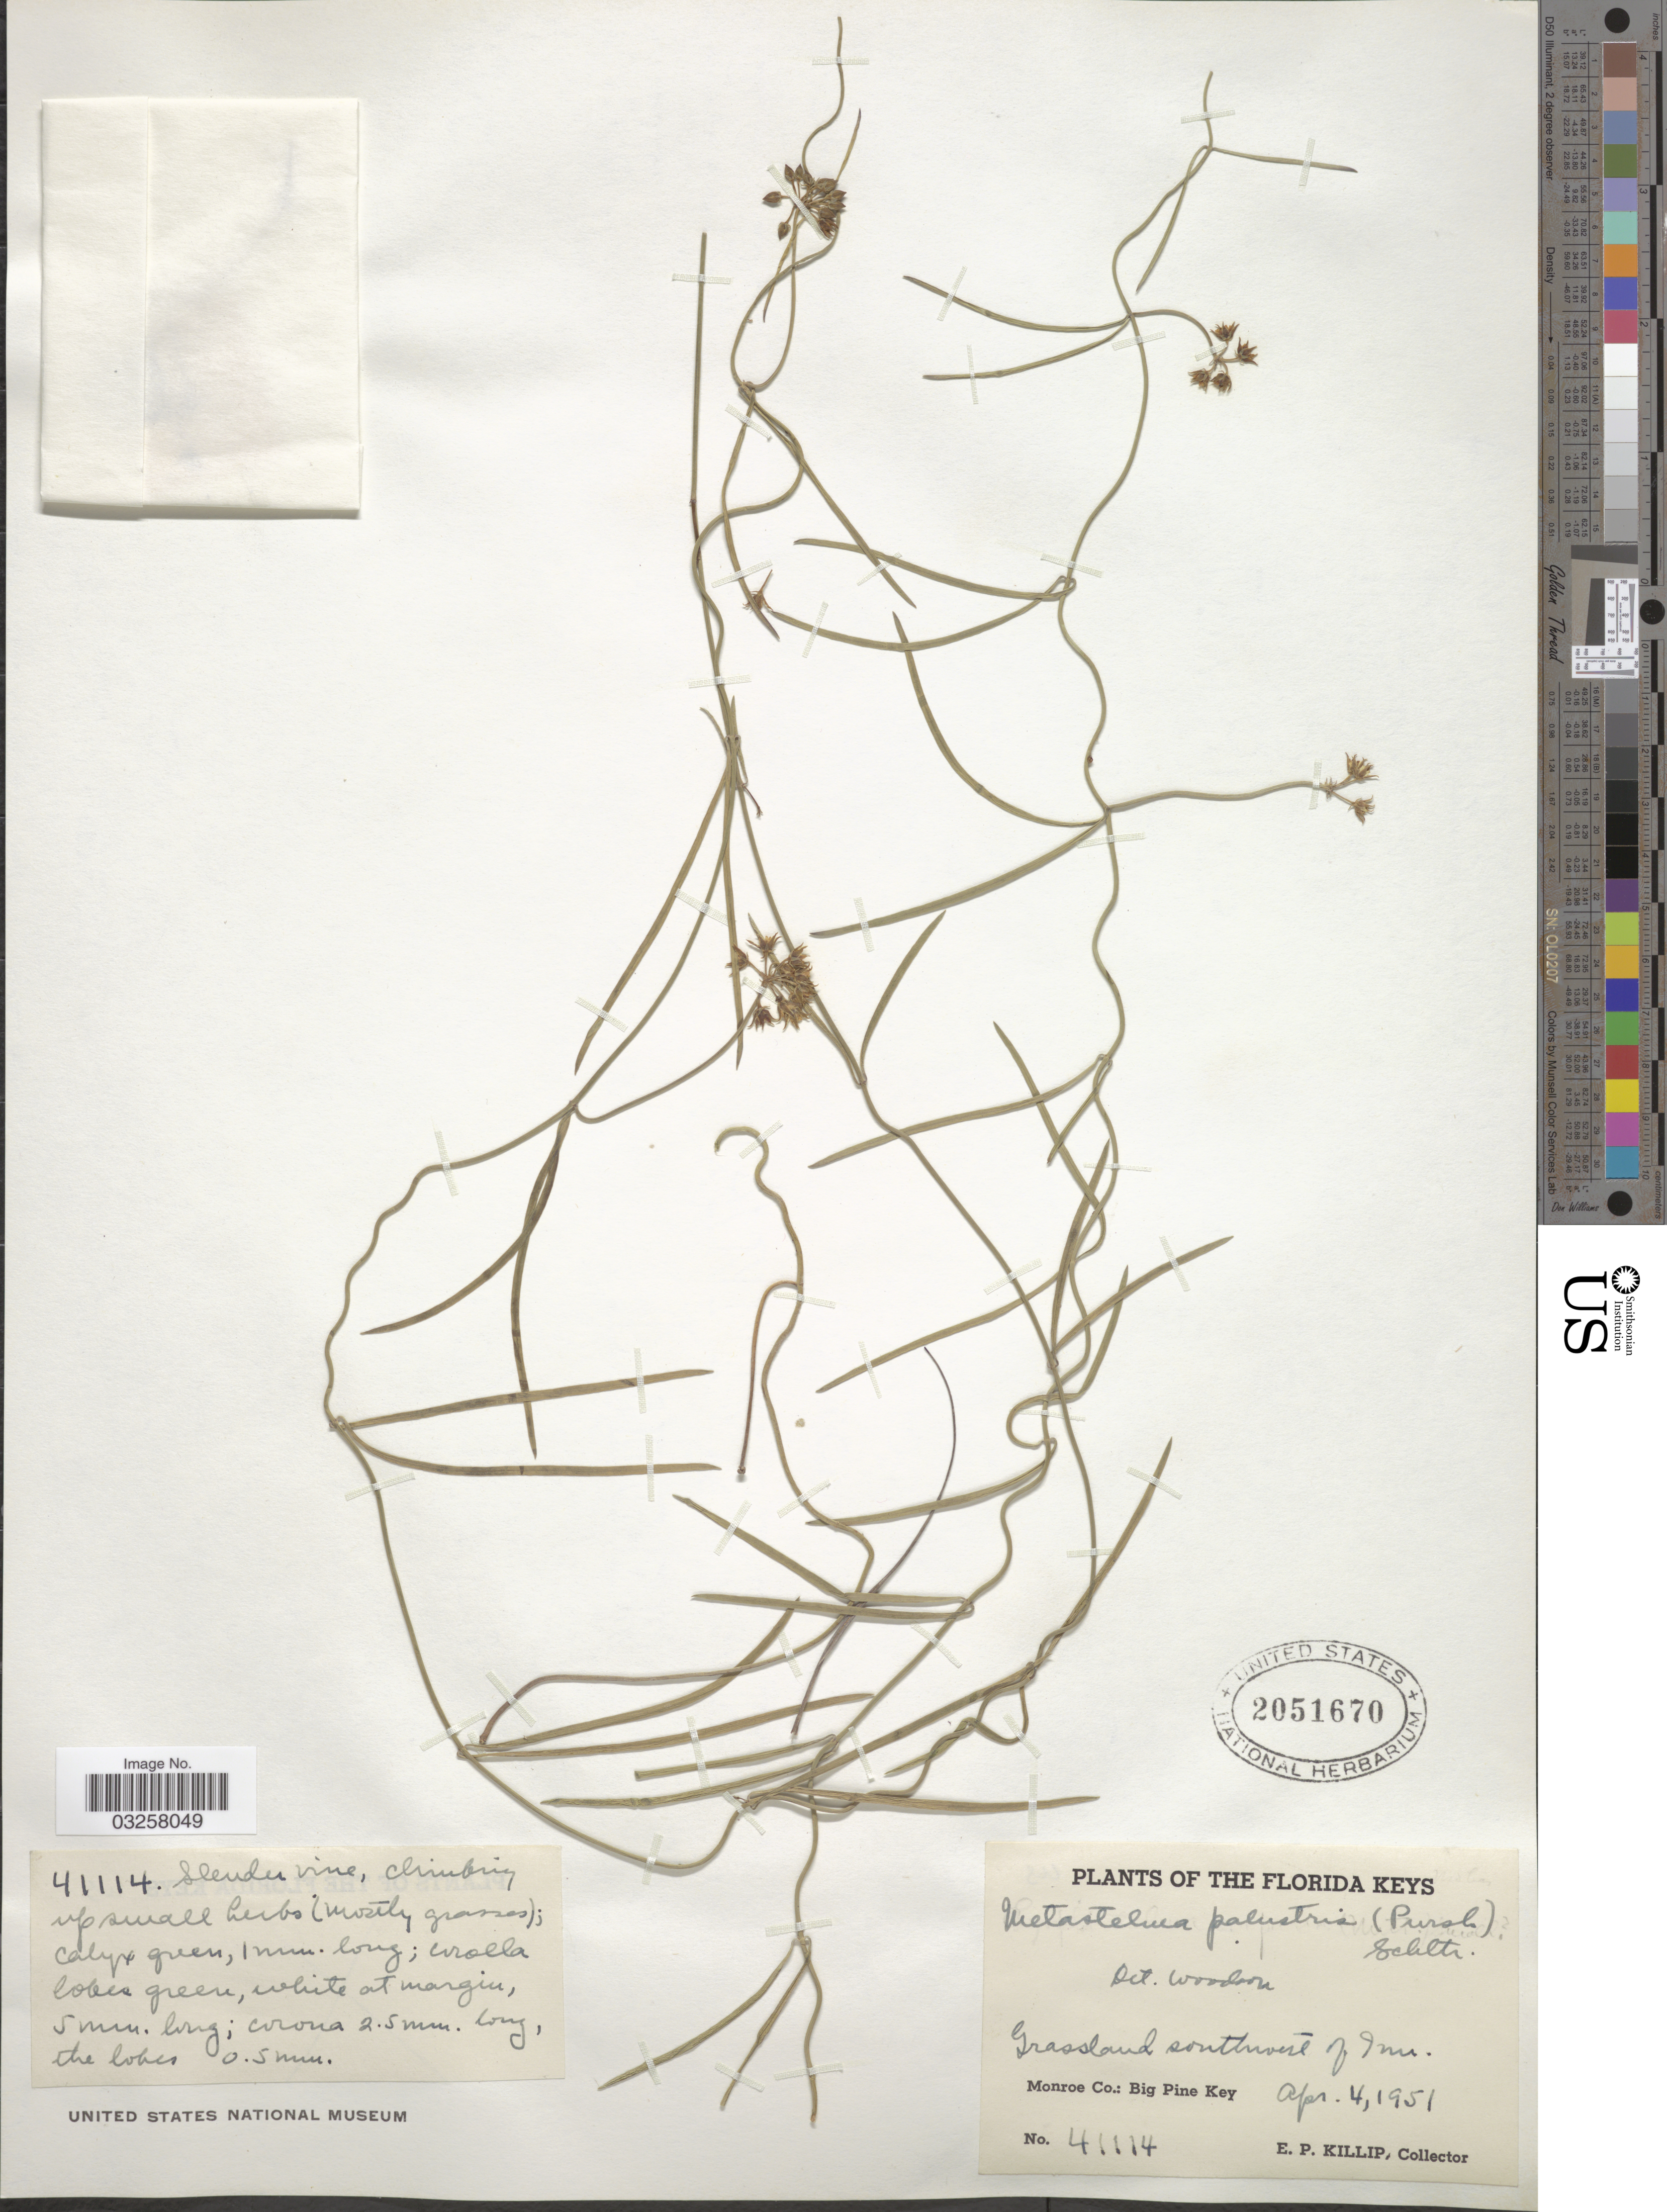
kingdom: Plantae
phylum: Tracheophyta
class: Magnoliopsida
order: Gentianales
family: Apocynaceae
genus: Metastelma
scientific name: Metastelma palustre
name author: (Pursh) Schltr.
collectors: E. P. Killip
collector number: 41114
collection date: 1951-04-04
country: United States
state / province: Florida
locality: The Florida Keys. Grassland southwest of Inn. Monroe Co.: Big Pine Key.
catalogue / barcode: US 2051670